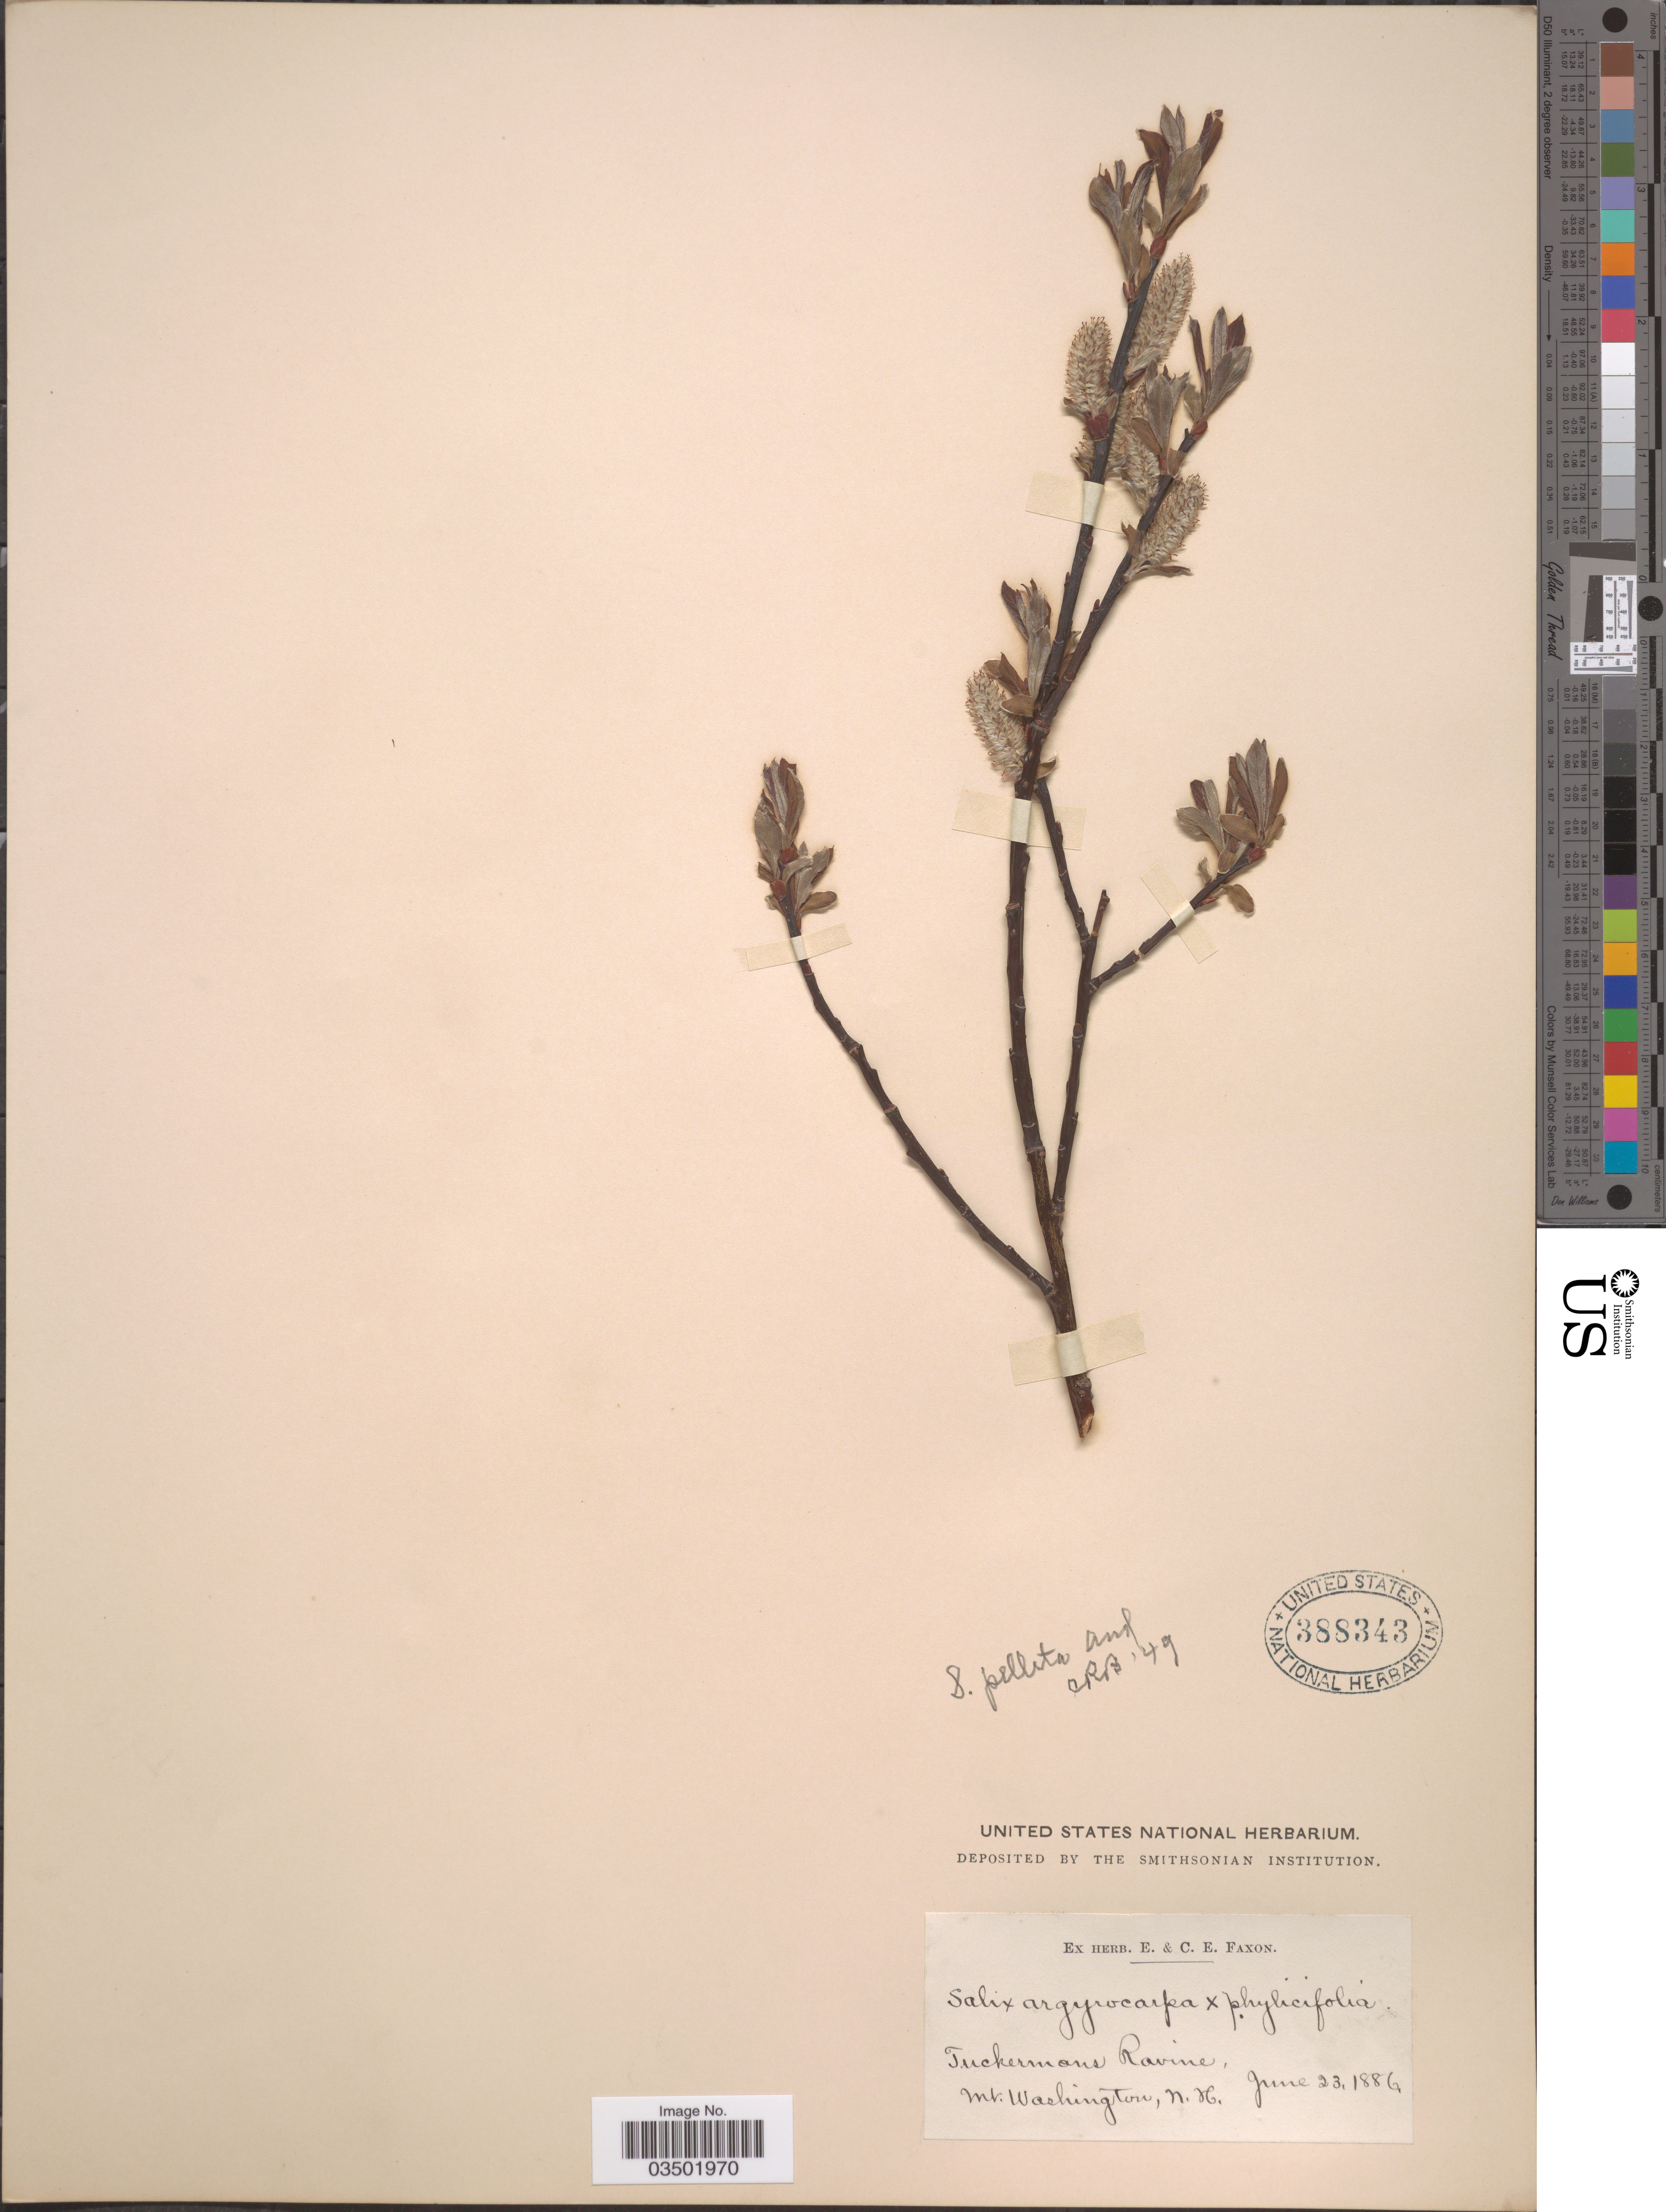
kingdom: Plantae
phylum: Tracheophyta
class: Magnoliopsida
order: Malpighiales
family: Salicaceae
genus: Salix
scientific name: Salix pellita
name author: (Andersson) Bebb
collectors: ex herb. E. & C.E. Faxon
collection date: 1886-06-23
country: United States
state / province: New Hampshire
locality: Tuckermans Ravine, Mt. Washington.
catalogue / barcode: US 388343